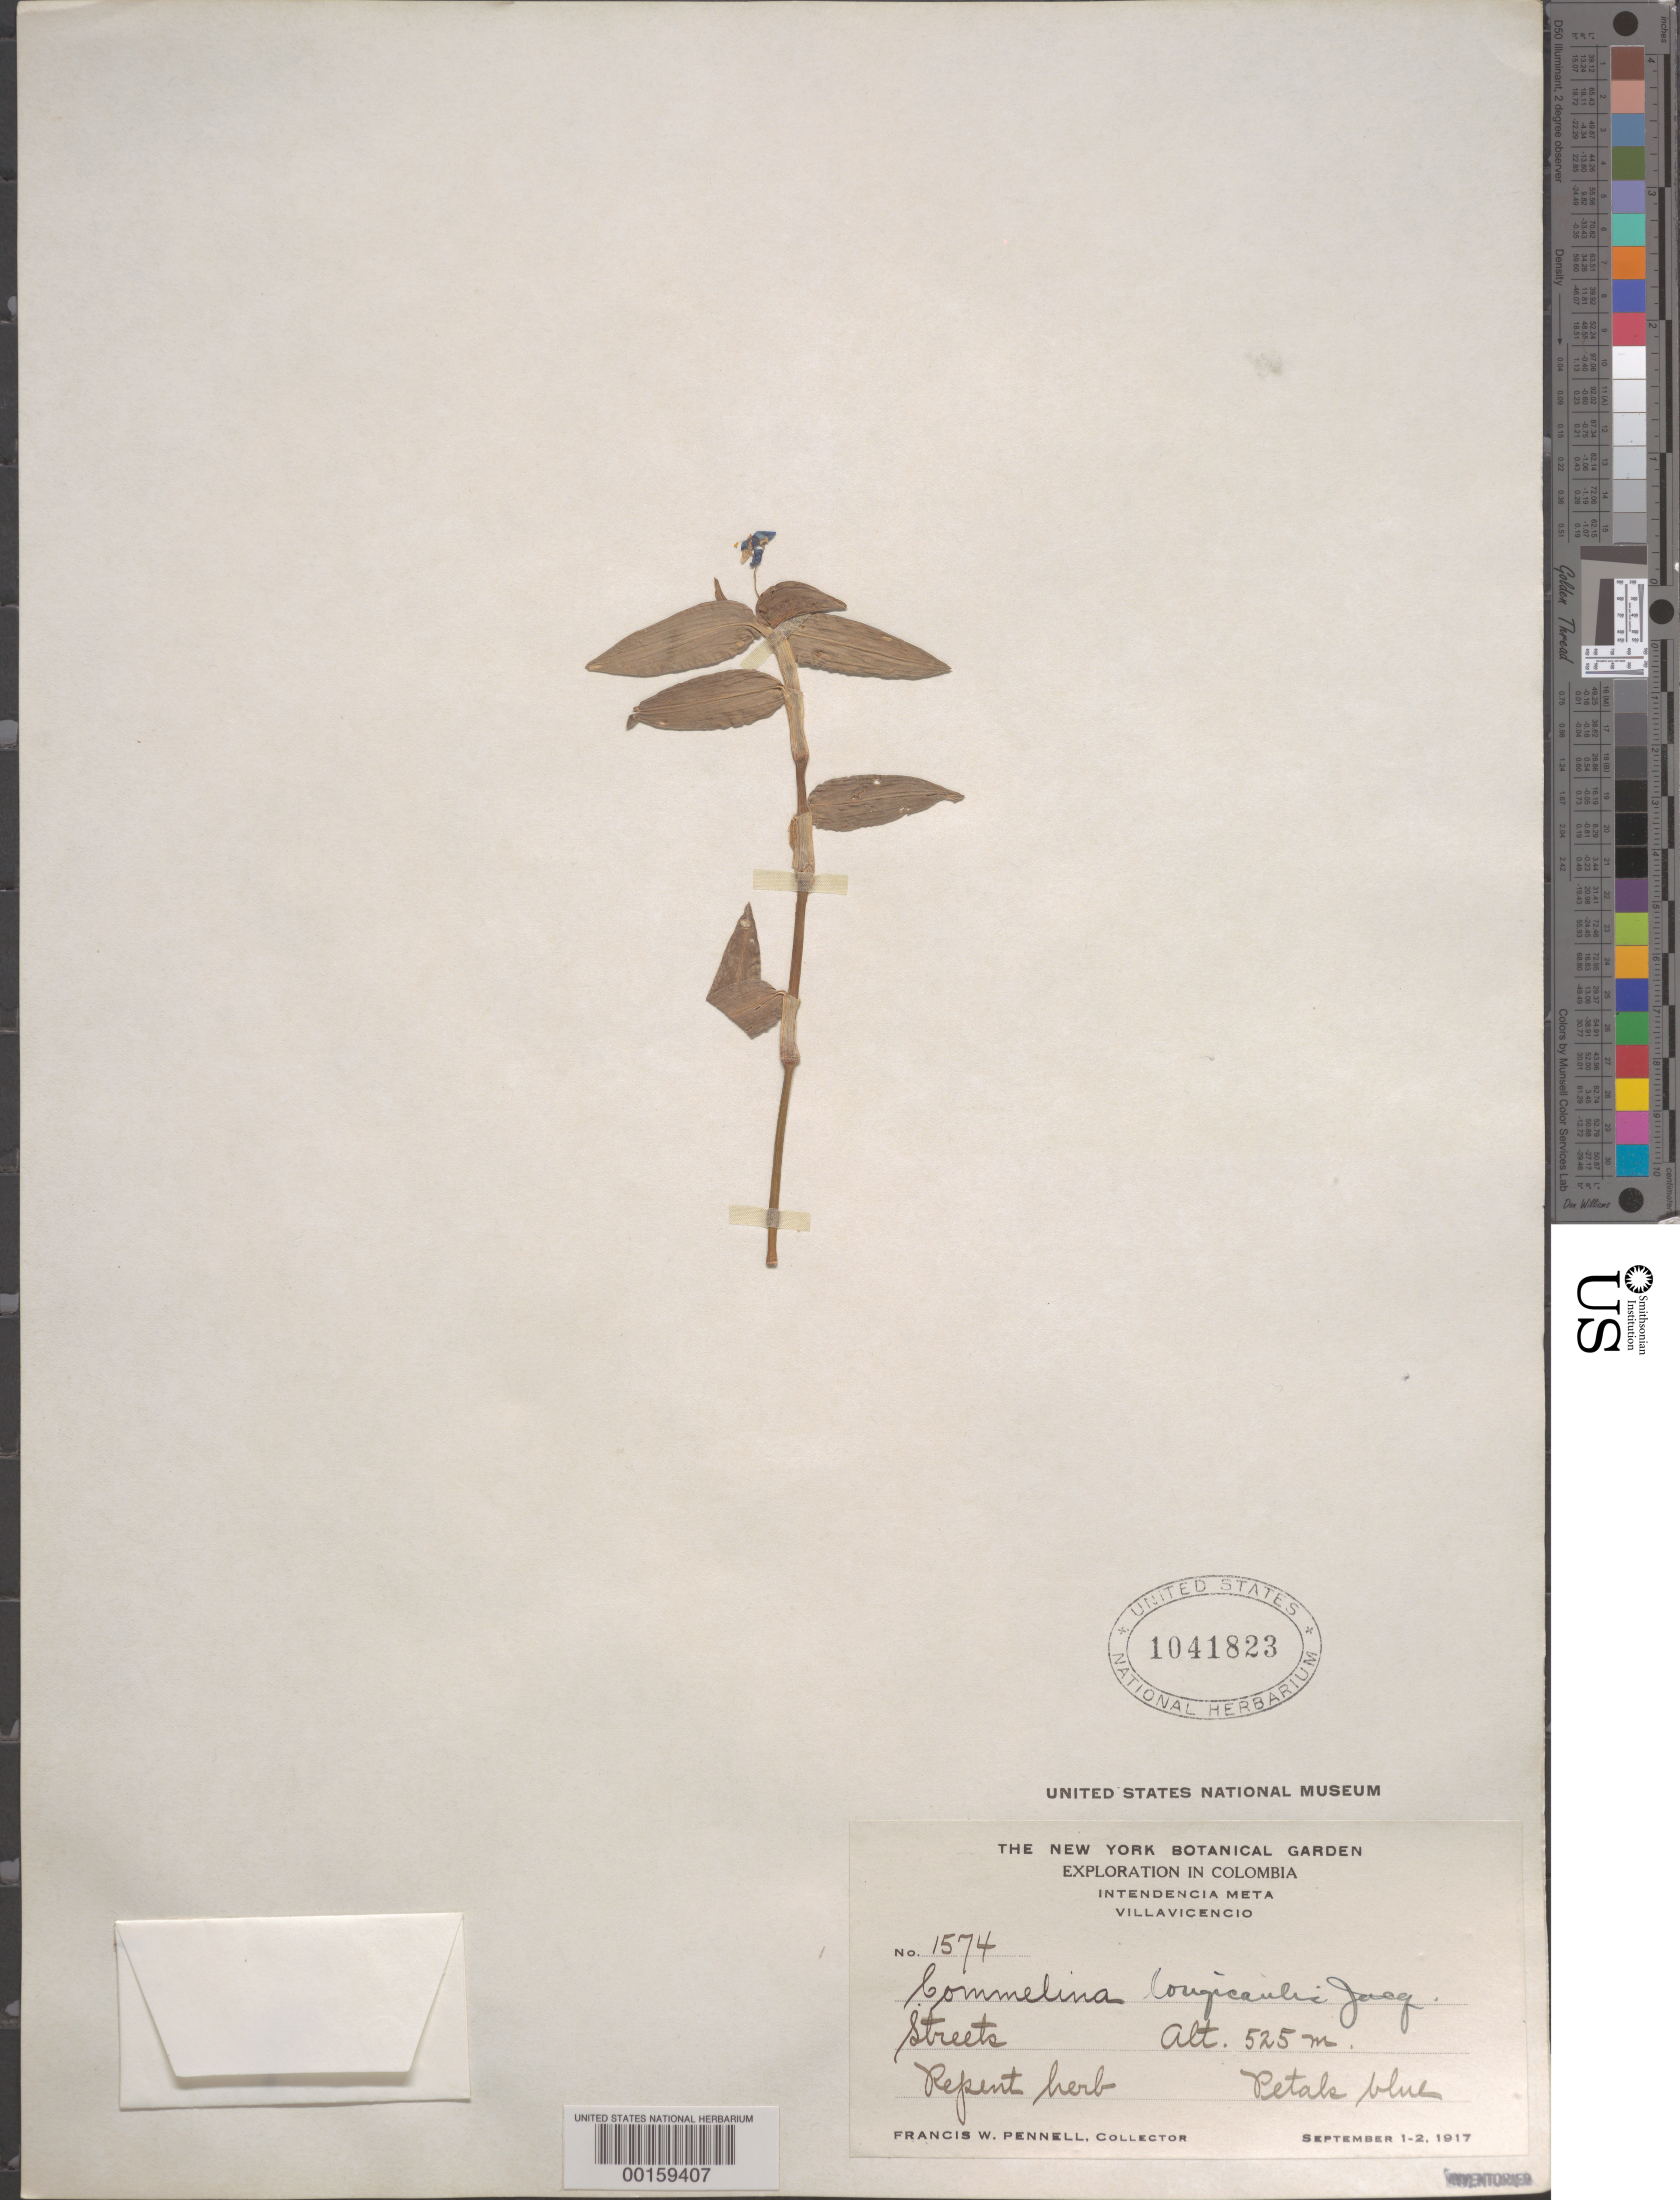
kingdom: Plantae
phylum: Tracheophyta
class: Liliopsida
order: Commelinales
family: Commelinaceae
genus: Commelina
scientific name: Commelina diffusa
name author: Burm. f.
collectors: F. W. Pennell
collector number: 1574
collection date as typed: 01 Sep 1917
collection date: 1917-09-01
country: Colombia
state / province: Meta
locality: Villa Vicencia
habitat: Streets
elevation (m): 525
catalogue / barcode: US 1041823